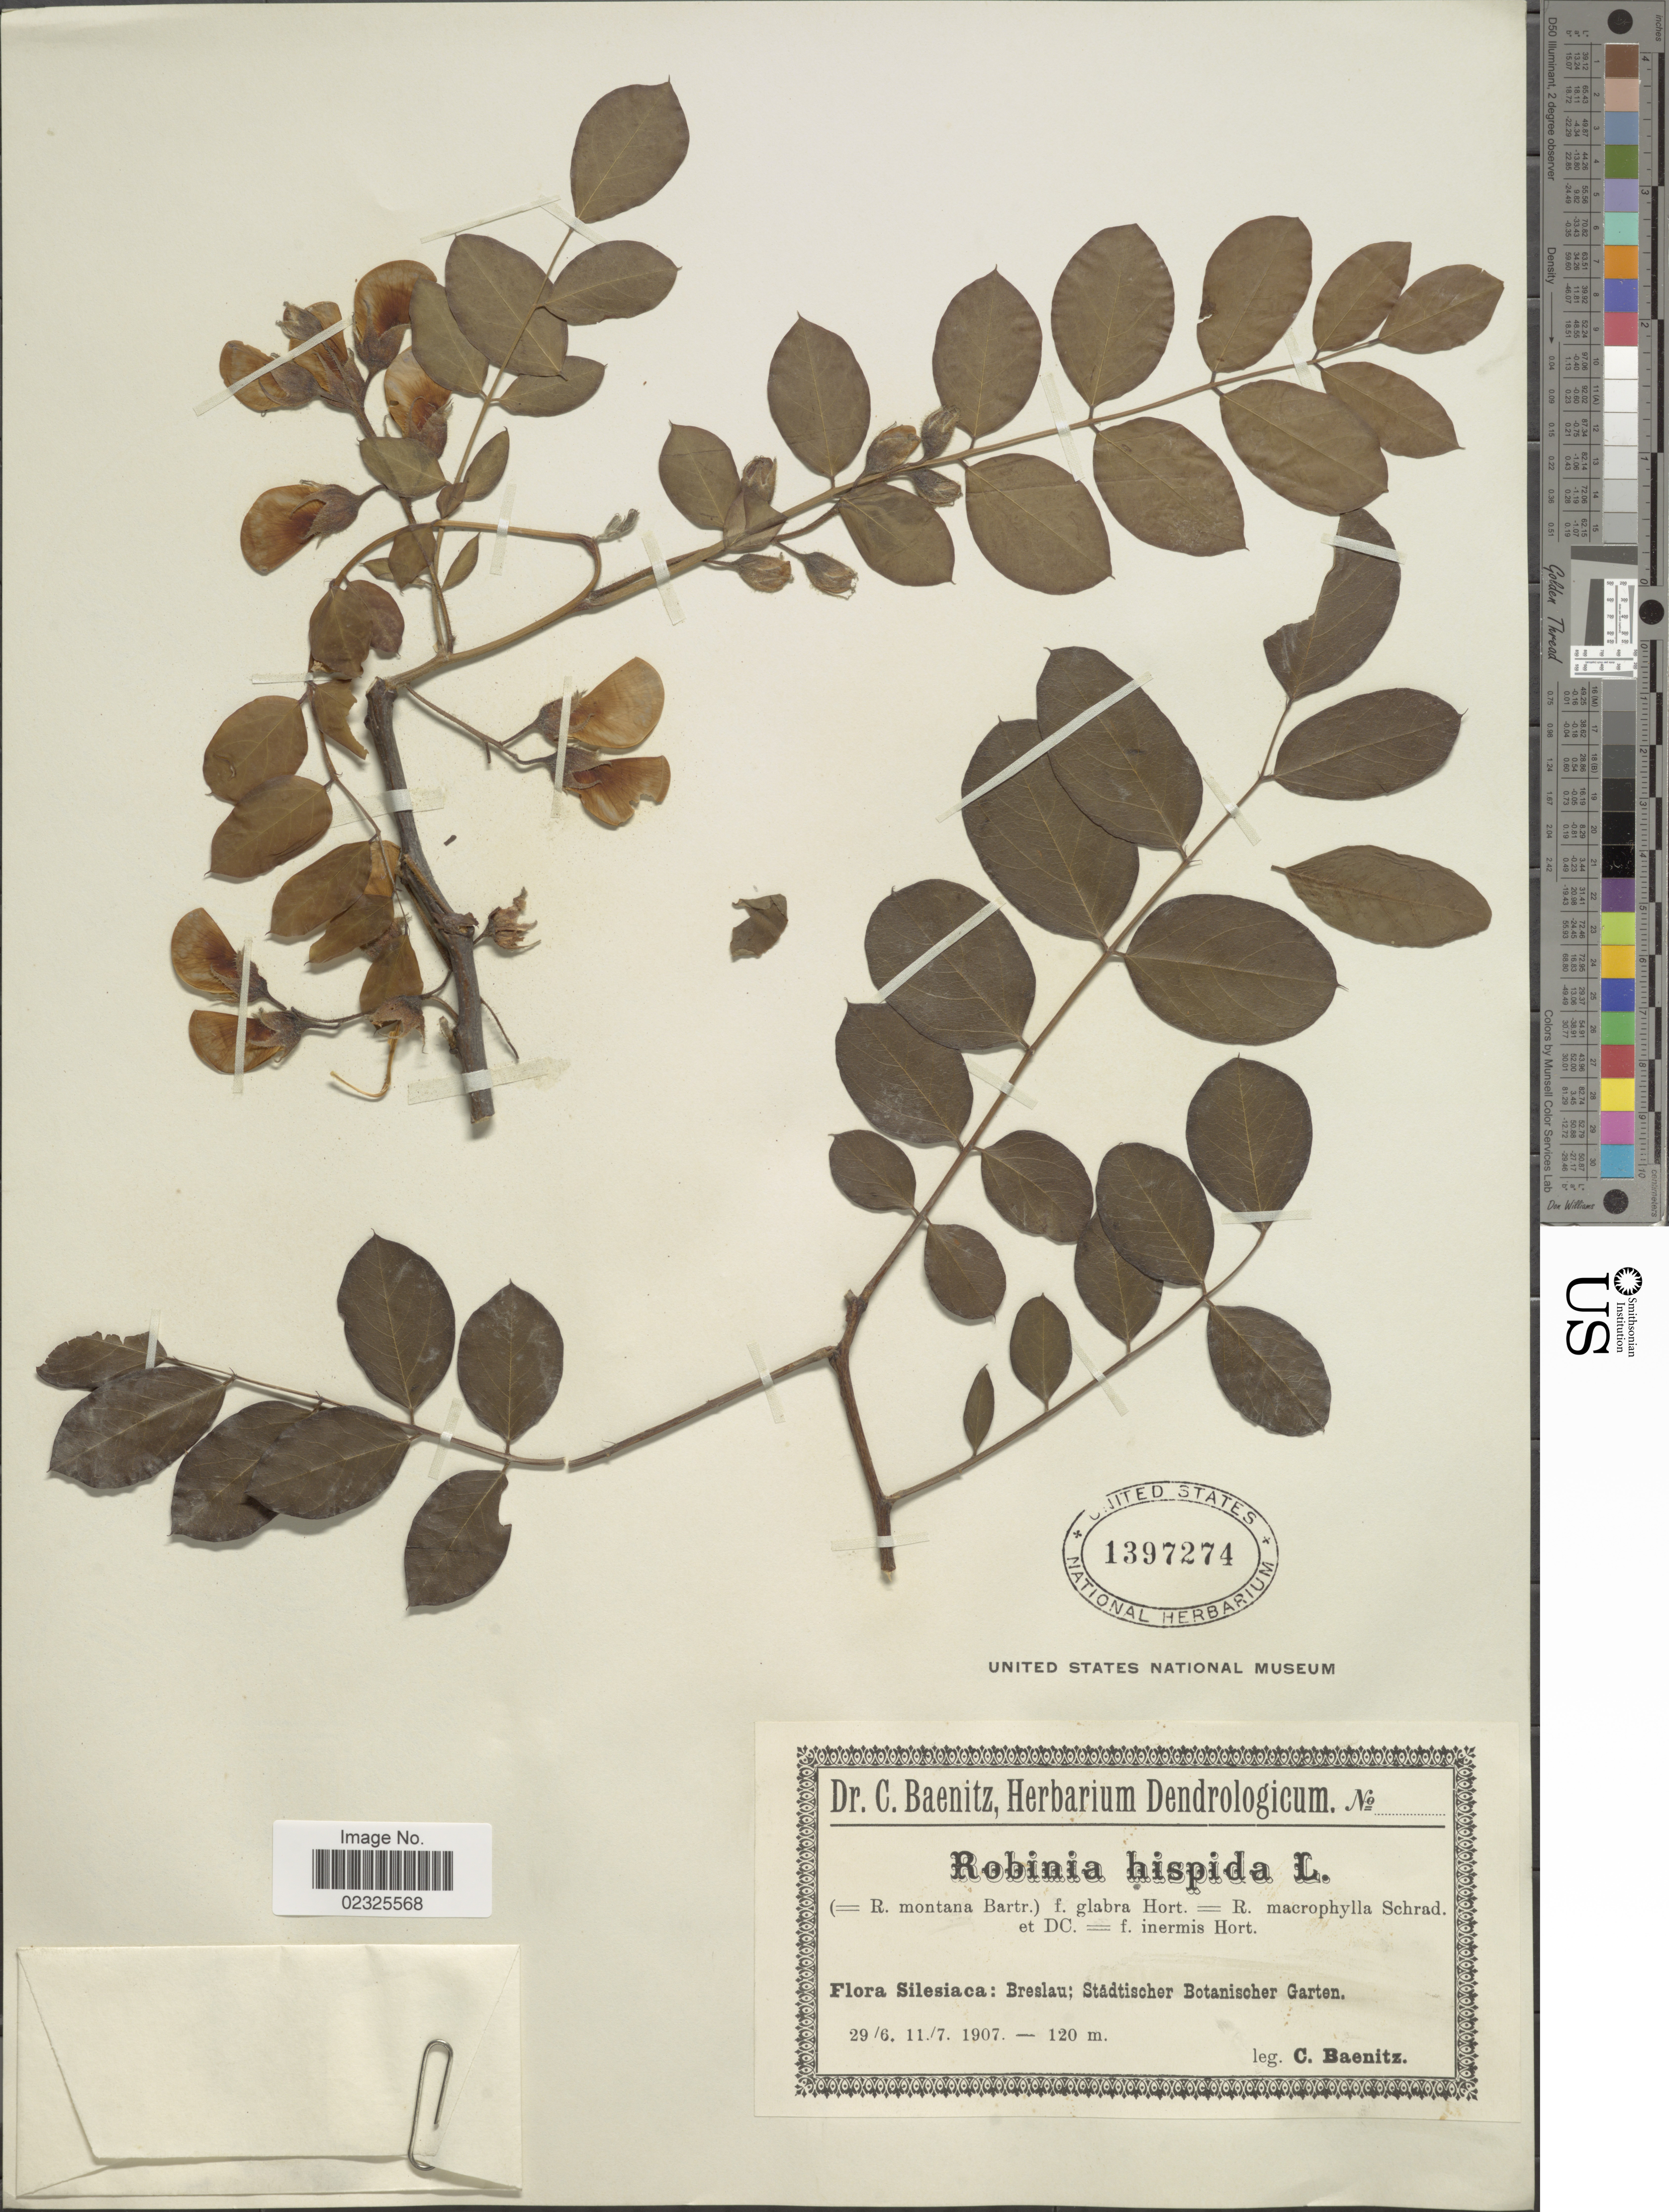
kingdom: Plantae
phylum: Tracheophyta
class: Magnoliopsida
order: Fabales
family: Fabaceae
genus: Robinia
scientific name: Robinia hispida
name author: L.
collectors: C. G. Baenitz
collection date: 1907-06-29/1907-07-11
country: Poland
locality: Silesiaca: Breslau; Stadtischer Botanischer Garten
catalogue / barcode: US 1397274